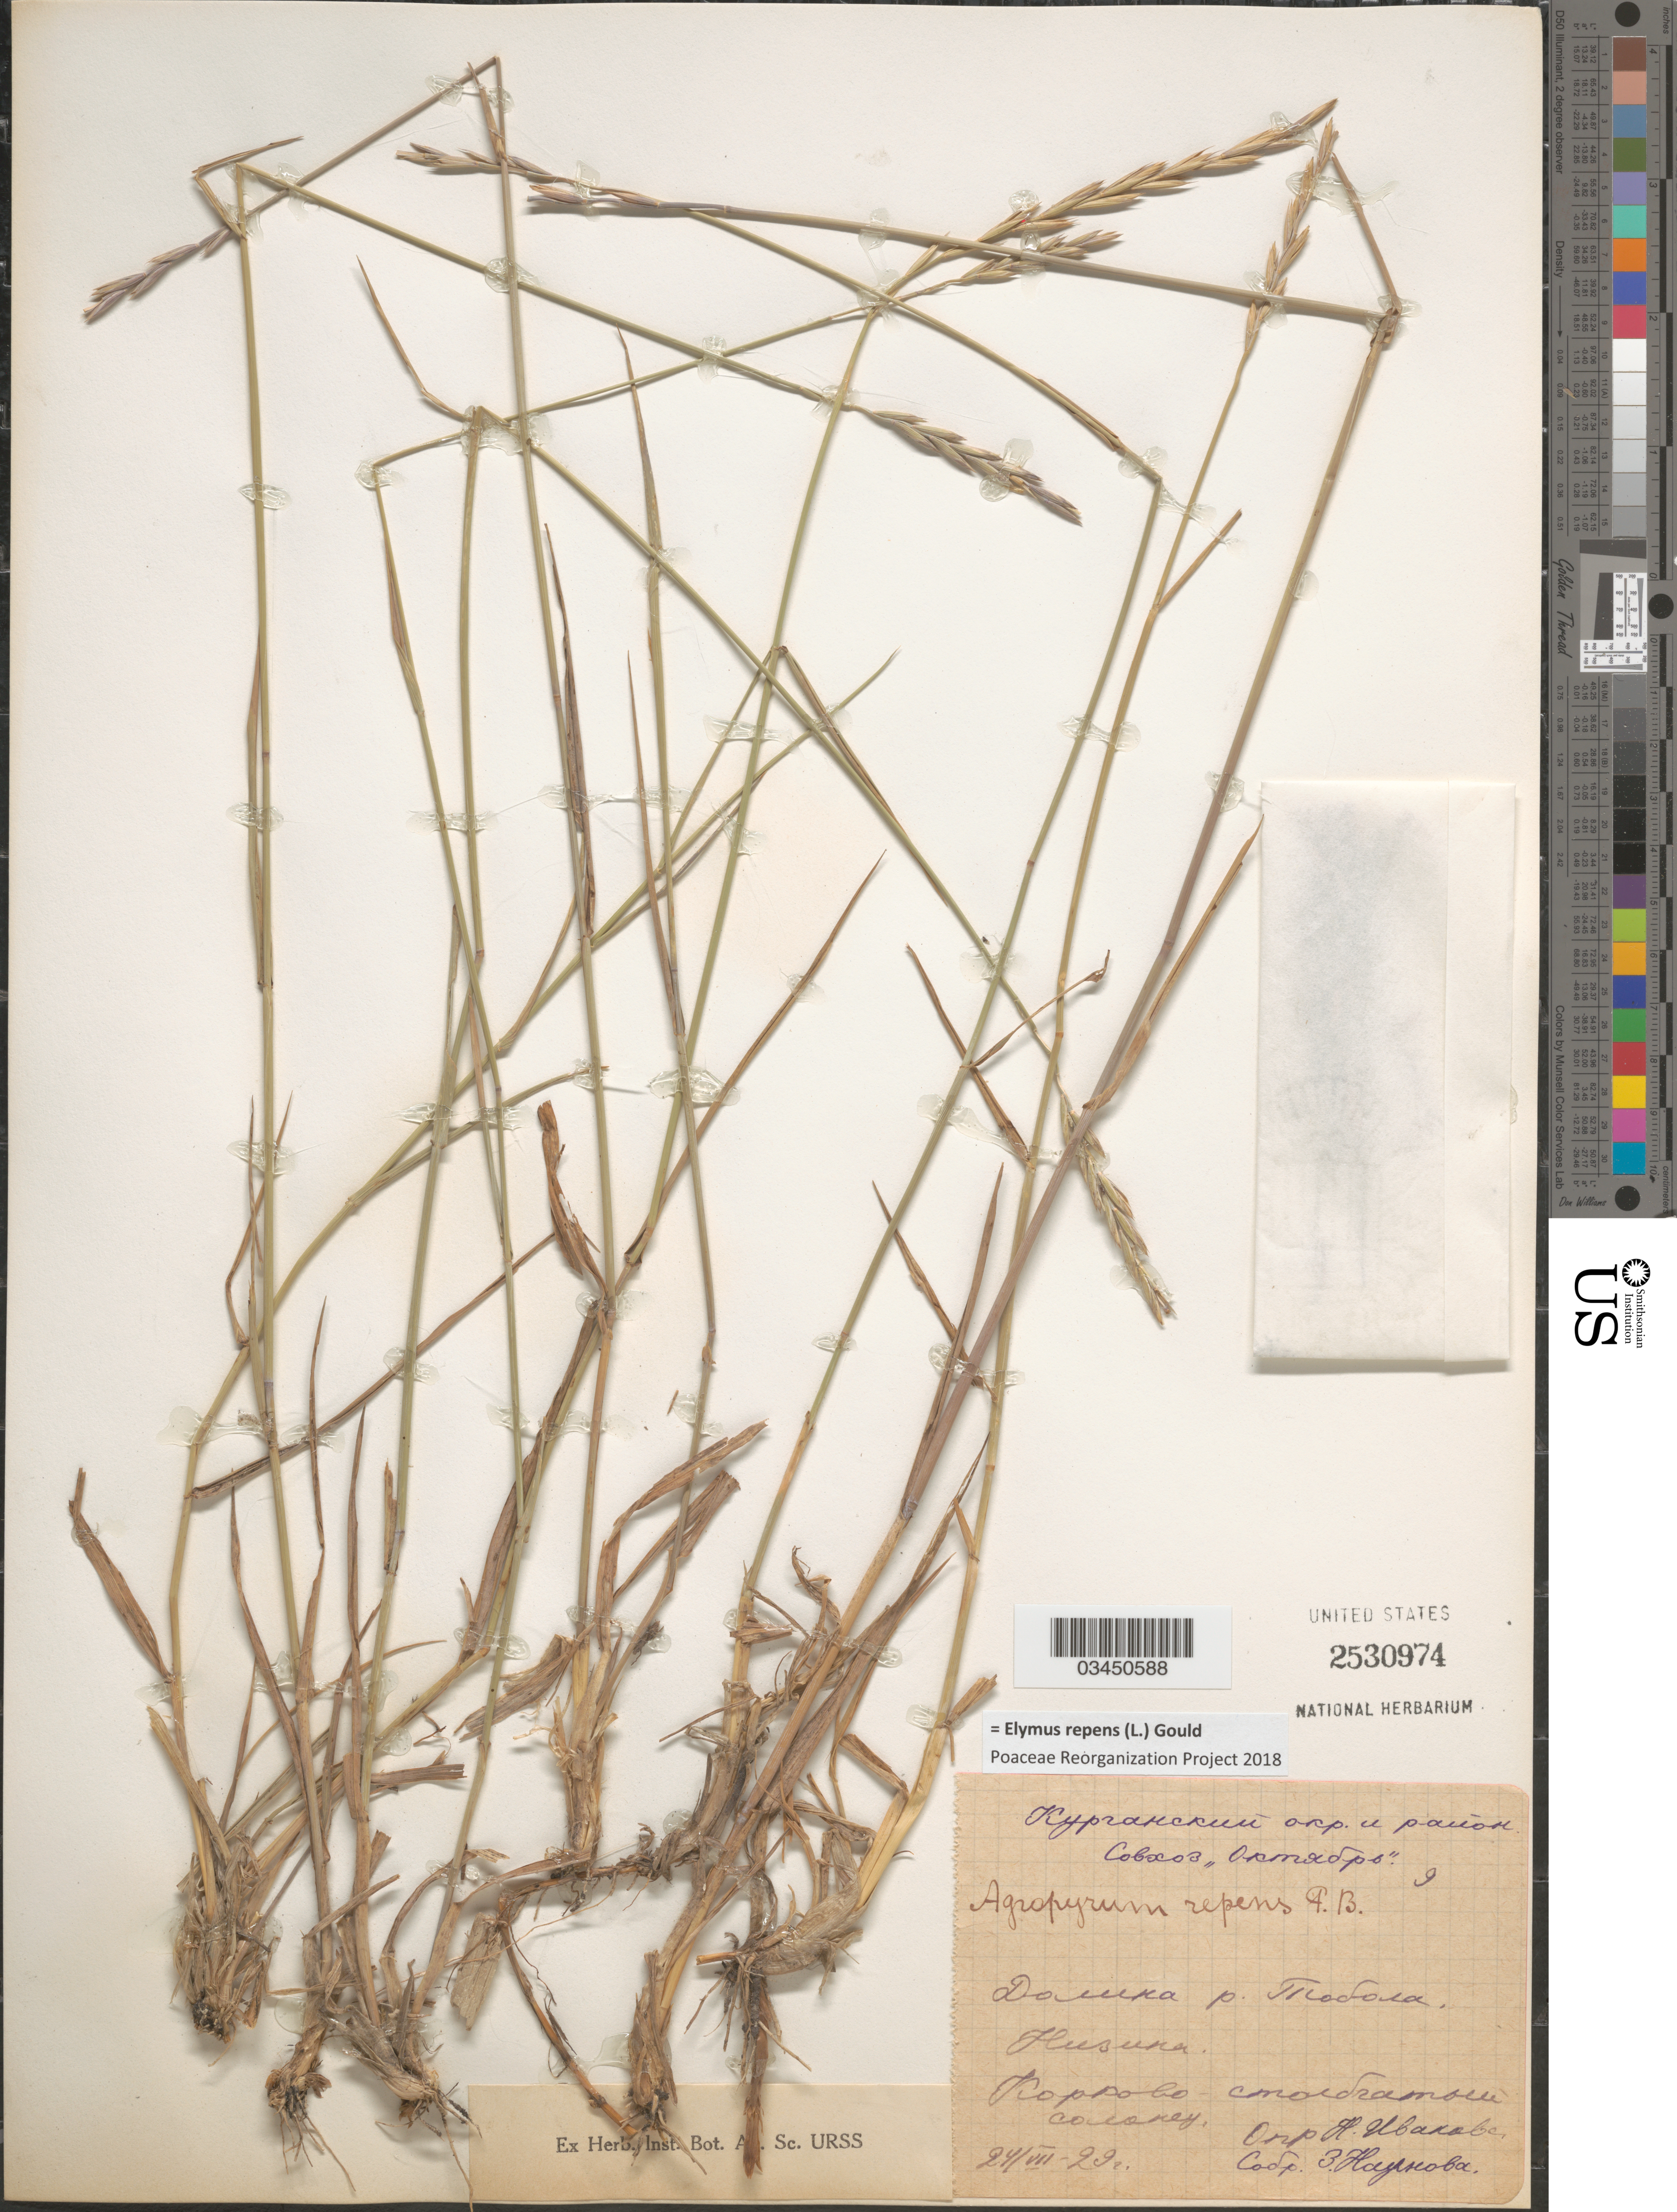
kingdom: Plantae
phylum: Tracheophyta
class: Liliopsida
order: Poales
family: Poaceae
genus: Elymus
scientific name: Elymus repens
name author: (L.) Gould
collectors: Z. Naumova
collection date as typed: Transcribed d/m/y: 24/7/29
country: Russian Federation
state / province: Kurgan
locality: Valley of river Tobol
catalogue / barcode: US 2530974